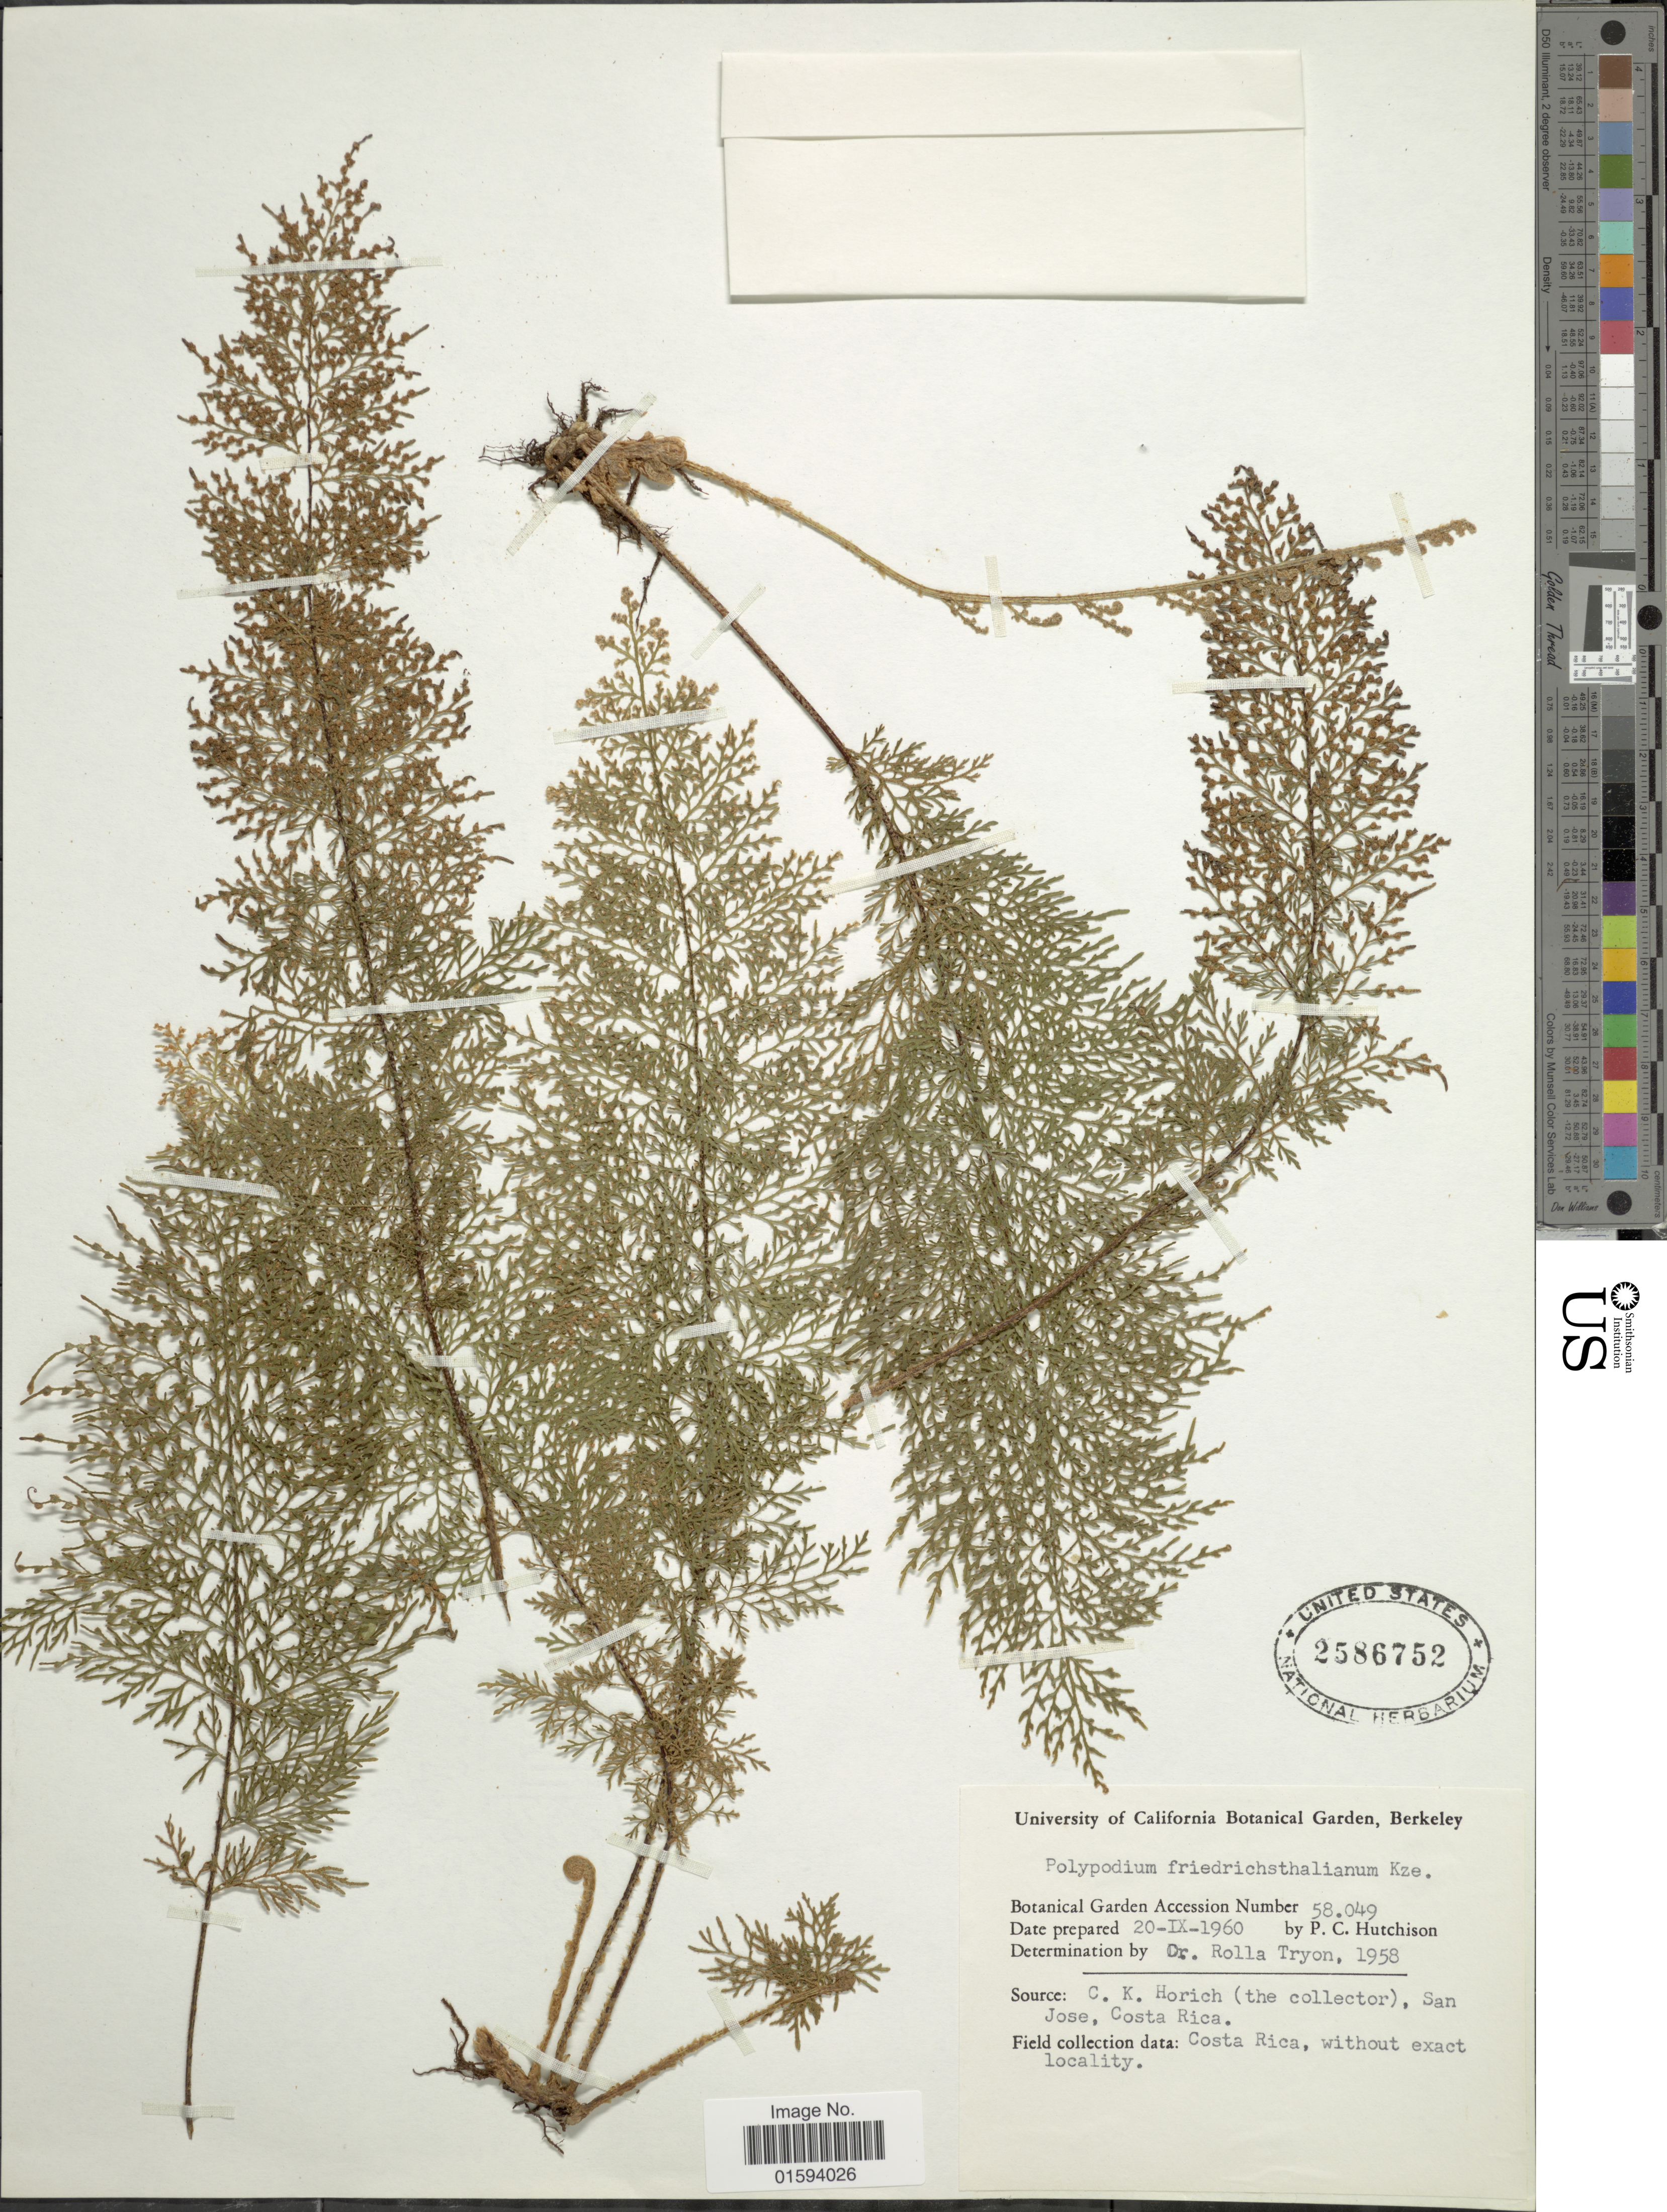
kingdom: Plantae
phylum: Tracheophyta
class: Polypodiopsida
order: Polypodiales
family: Polypodiaceae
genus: Polypodium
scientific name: Polypodium friedrichsthalianum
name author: Kunze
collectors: P. C. Hutchison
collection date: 1960-09-20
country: United States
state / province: California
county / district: Alameda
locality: University of California Botanical Garden, Berkeley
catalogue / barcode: US 2586752